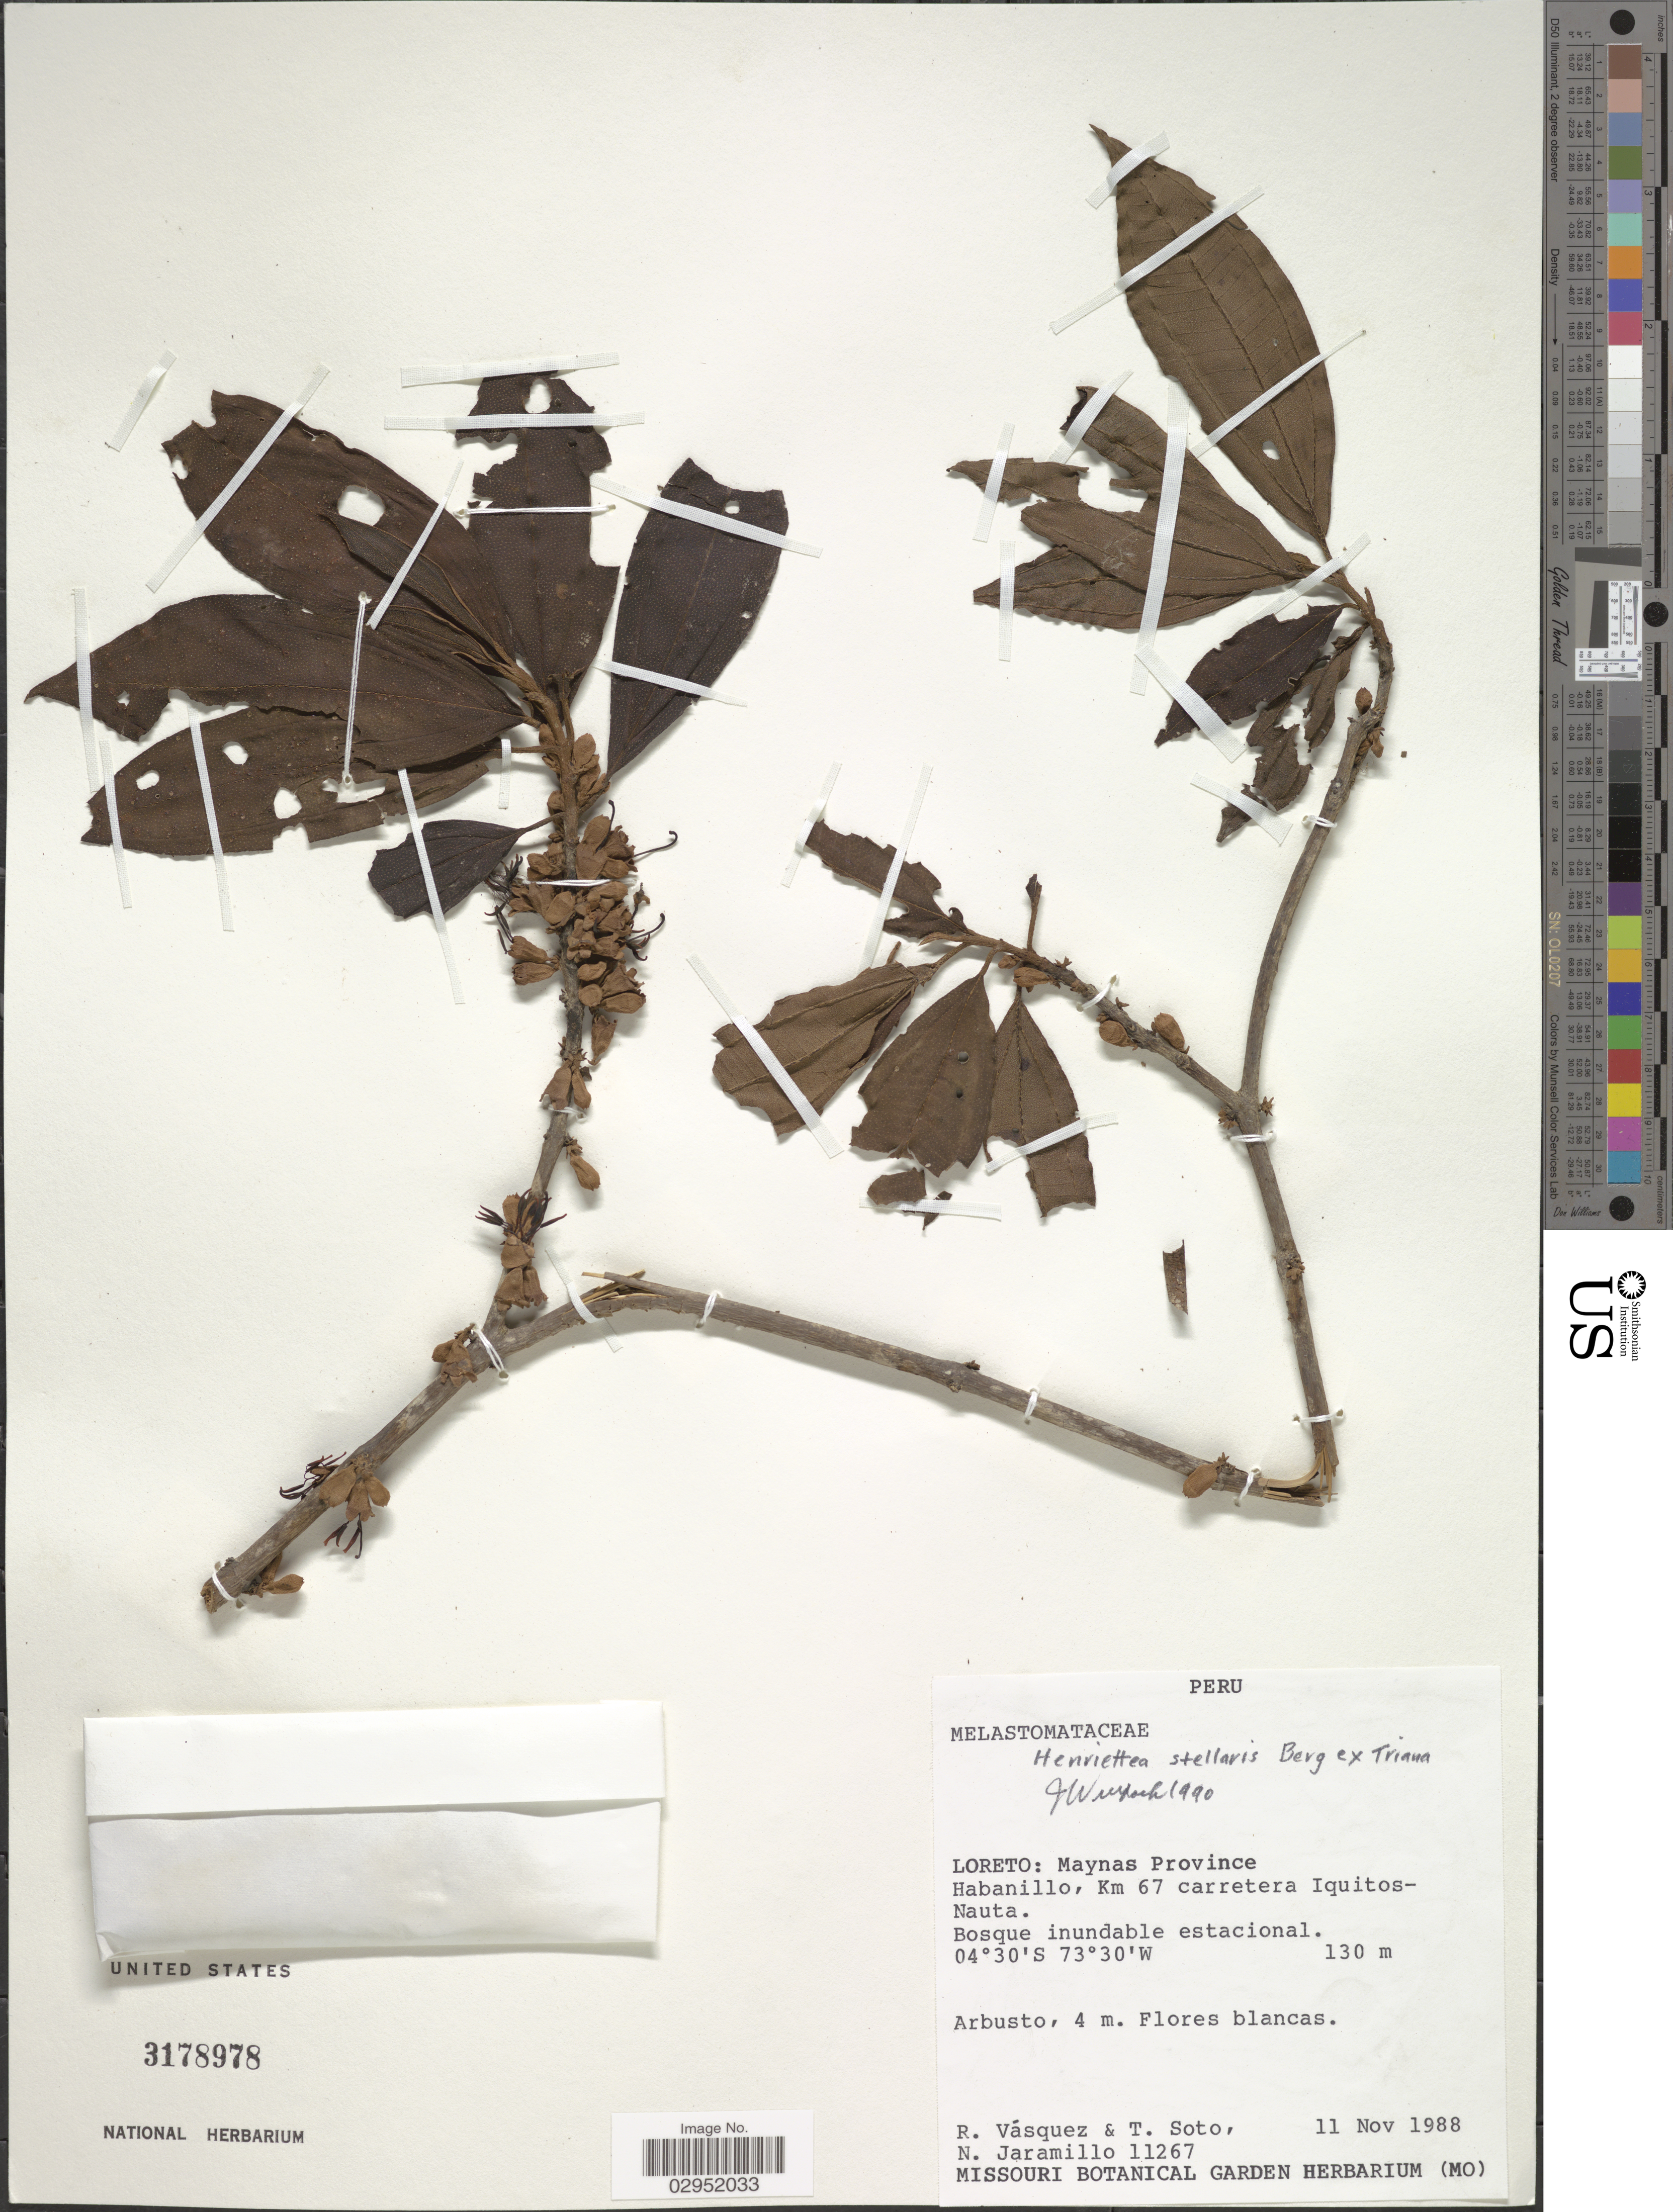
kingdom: Plantae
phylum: Tracheophyta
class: Magnoliopsida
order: Myrtales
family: Melastomataceae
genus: Henriettea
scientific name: Henriettea stellaris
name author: O. Berg ex Triana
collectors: R. Vásquez, T. Soto & N. Jaramillo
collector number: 11267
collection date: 1988-11-11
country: Peru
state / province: Loreto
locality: Maynas Province, Habanillo, Km 67 carretera Iquitos-Nauta.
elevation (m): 130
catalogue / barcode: US 3178978